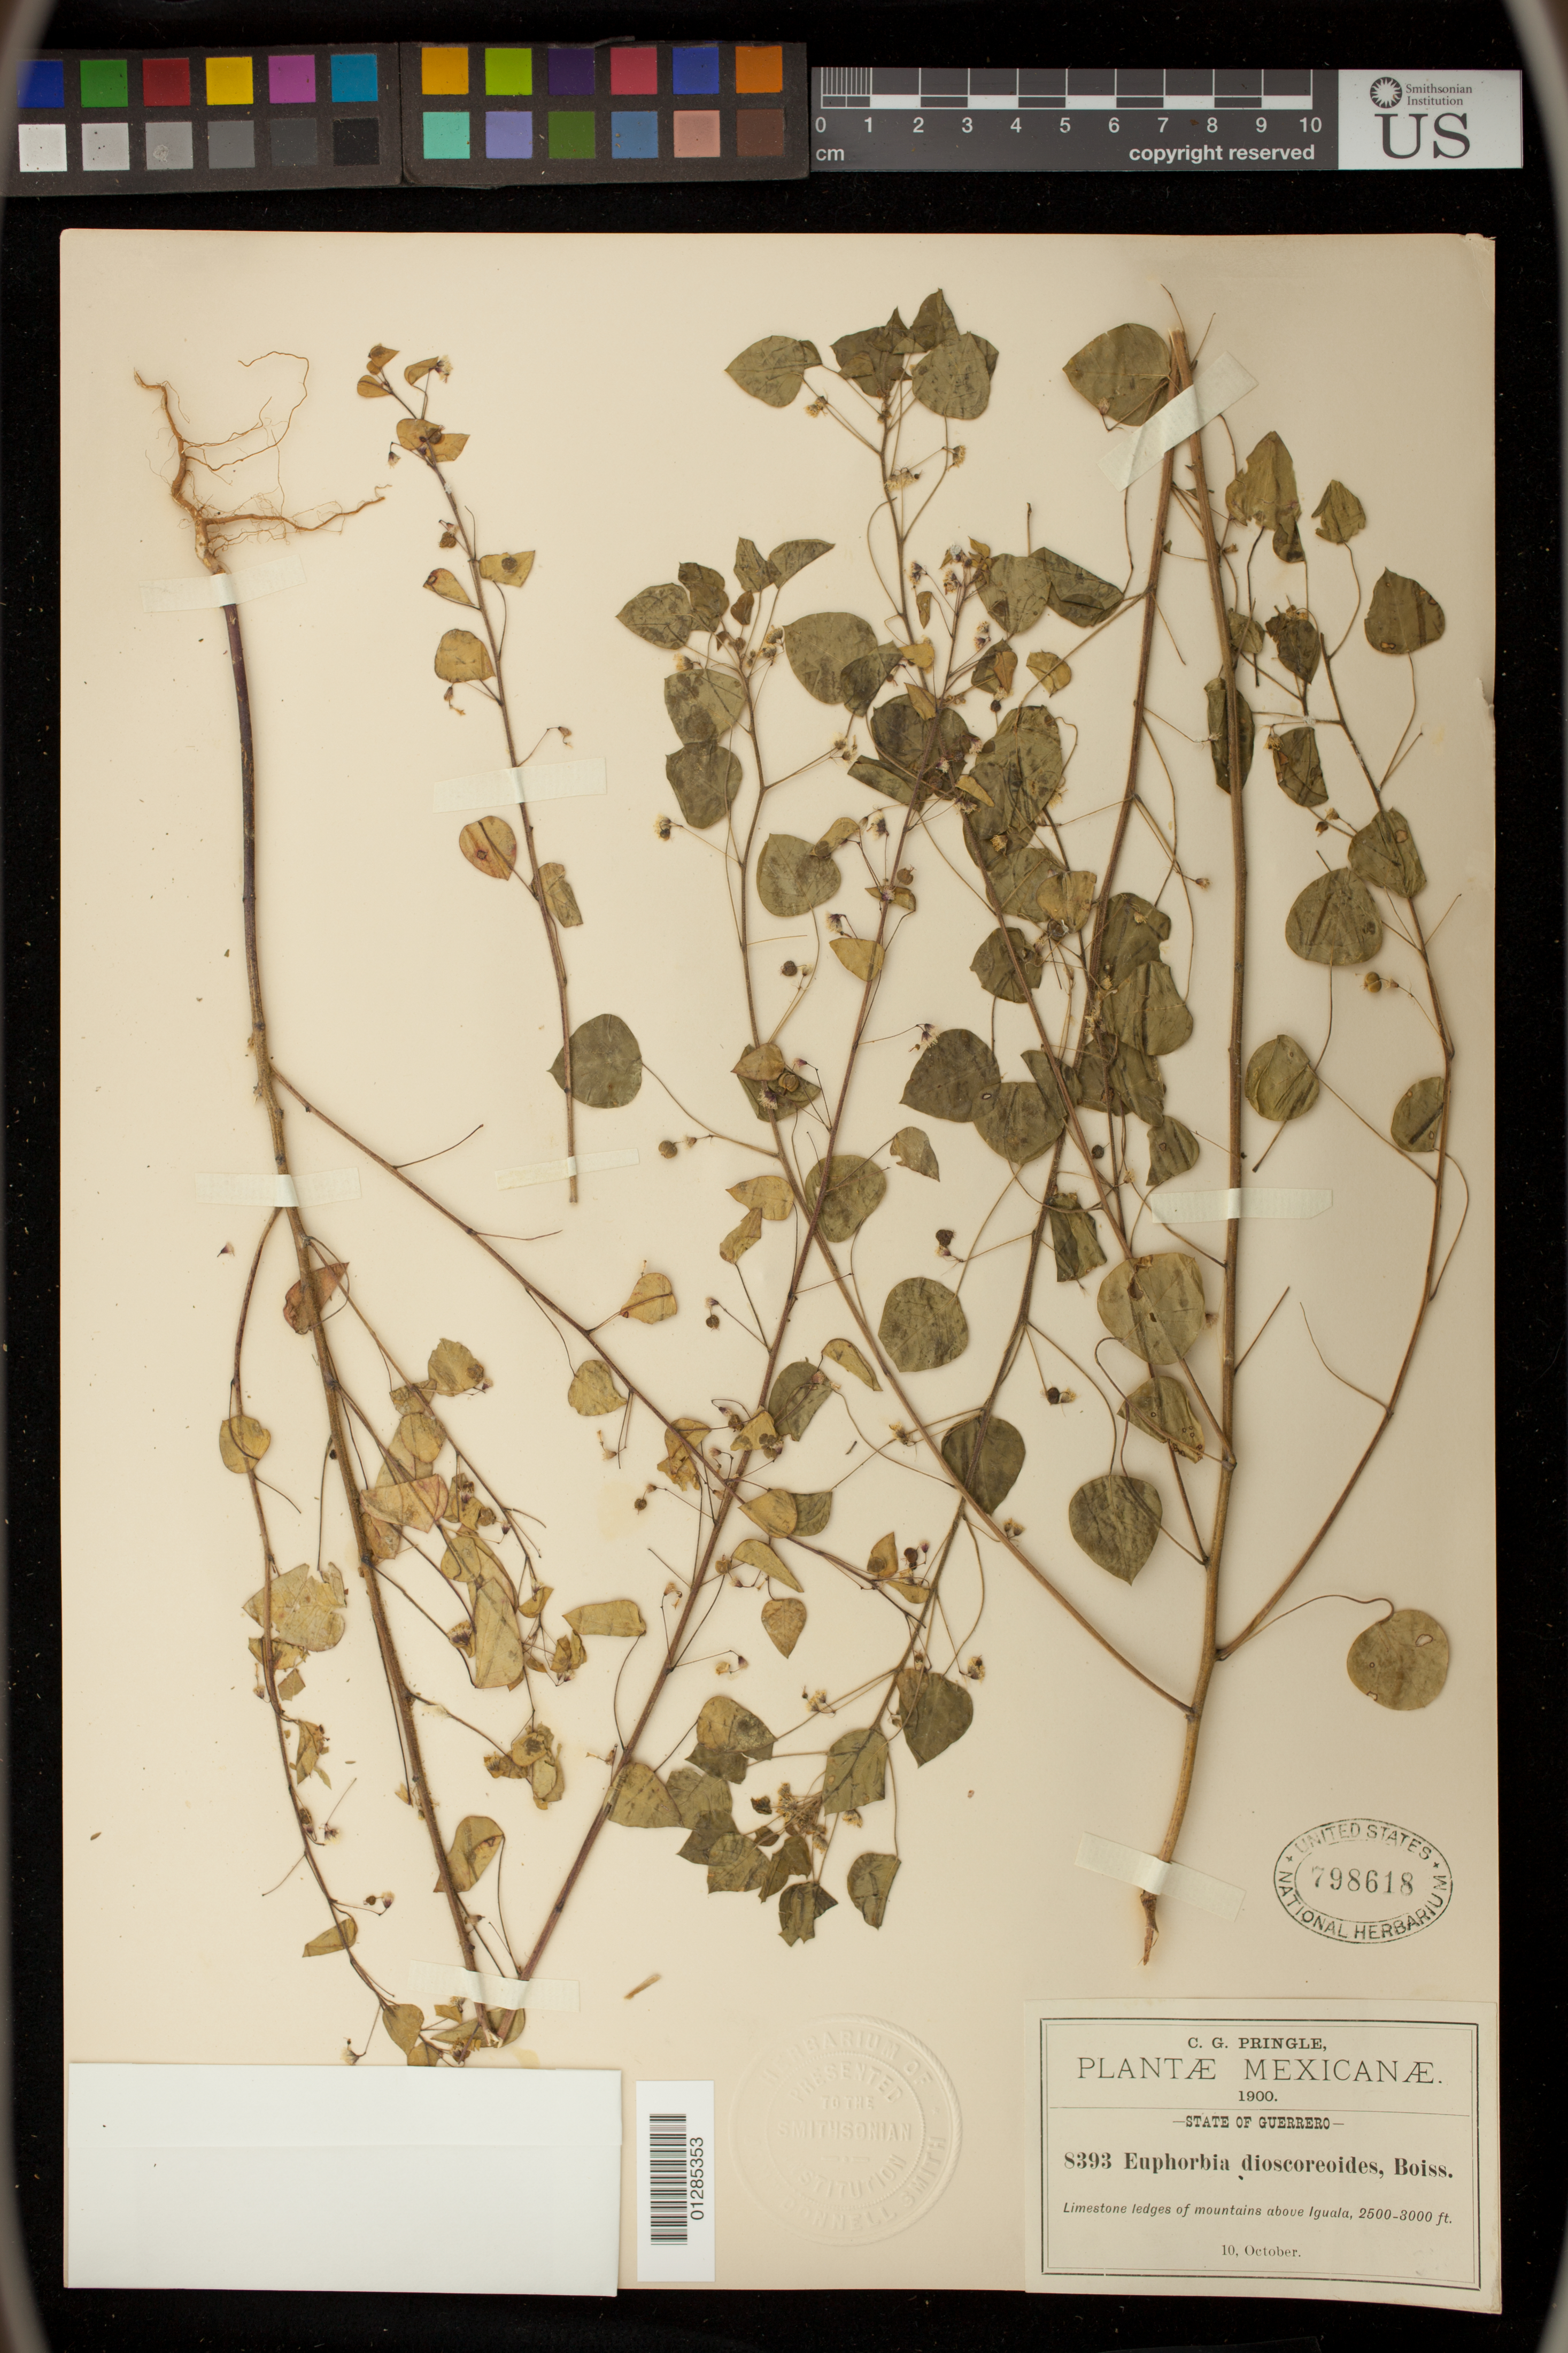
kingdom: Plantae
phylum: Tracheophyta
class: Magnoliopsida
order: Malpighiales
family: Euphorbiaceae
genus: Euphorbia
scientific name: Euphorbia dioscoreoides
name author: Boiss.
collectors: C. G. Pringle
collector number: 8393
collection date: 1900-10-10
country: Mexico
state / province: Guerrero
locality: Mountains above Iguala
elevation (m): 762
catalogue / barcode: US 798618